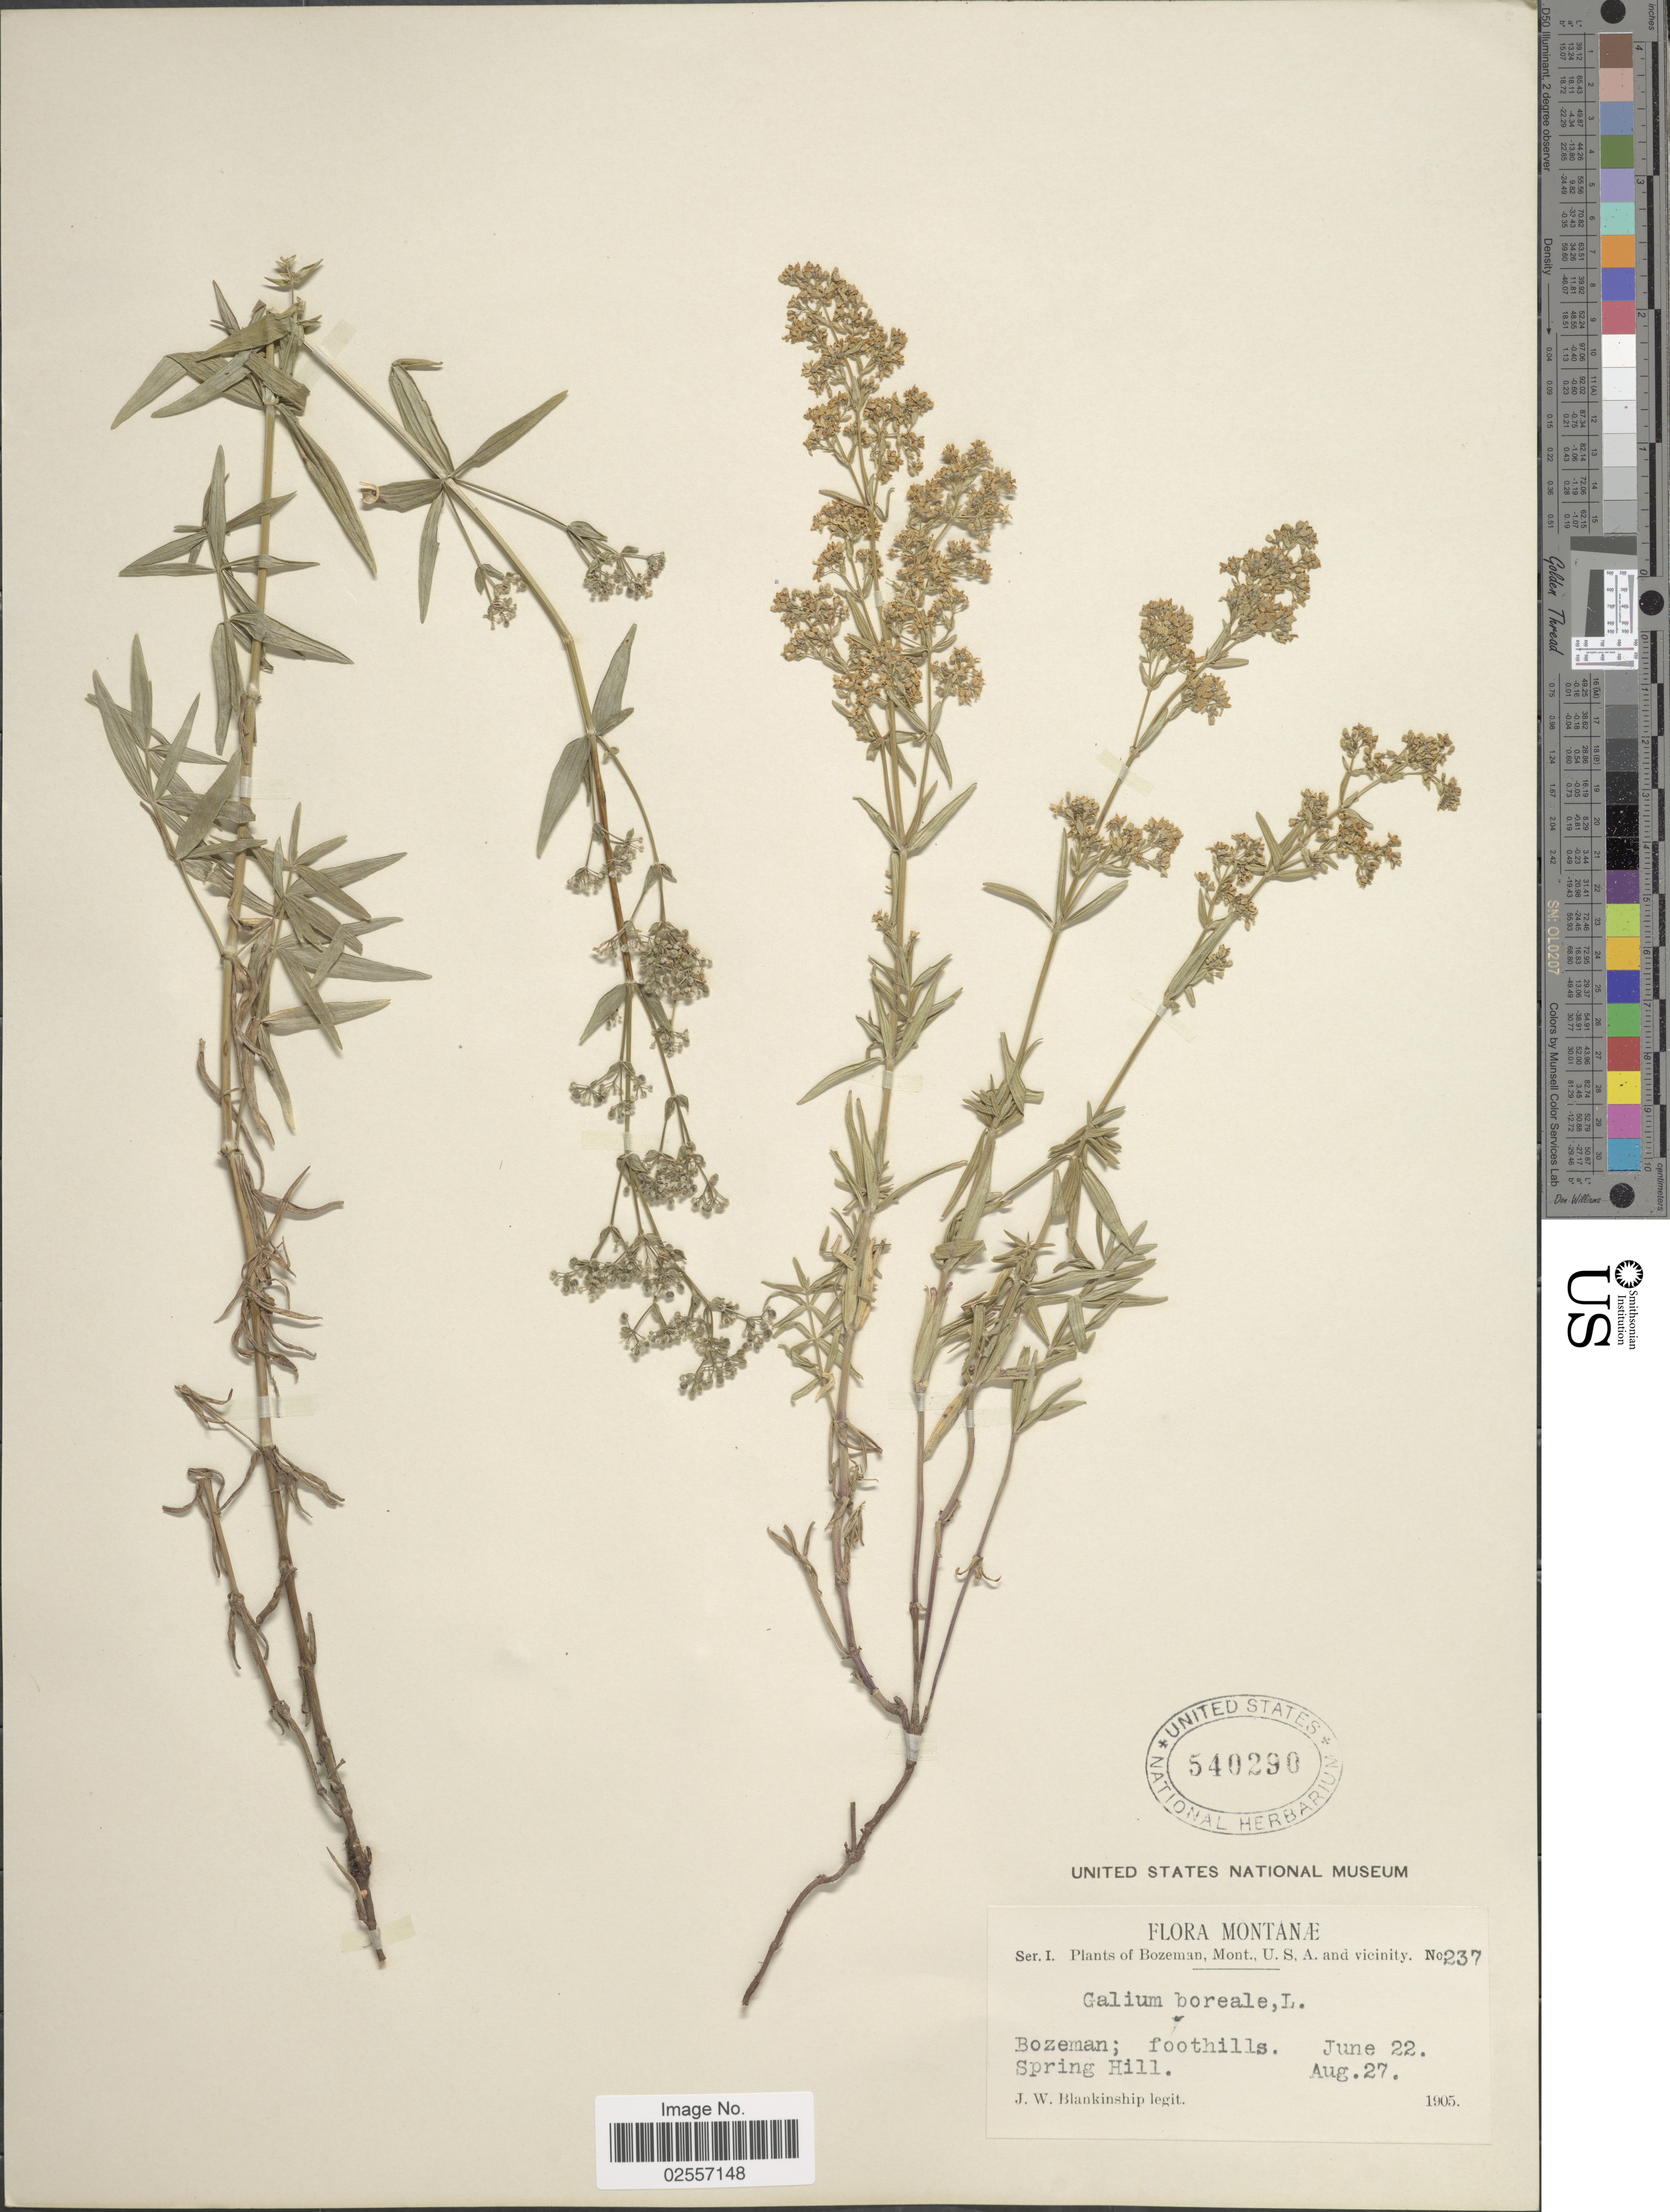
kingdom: Plantae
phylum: Tracheophyta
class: Magnoliopsida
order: Gentianales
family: Rubiaceae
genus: Galium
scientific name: Galium boreale L.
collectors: J. W. Blankinship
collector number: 237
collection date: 1905-06-22/1905-08-27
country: United States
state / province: Montana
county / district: Gallatin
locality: Bozeman, and vicinity. Foothills. Spring Hill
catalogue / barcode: US 540290